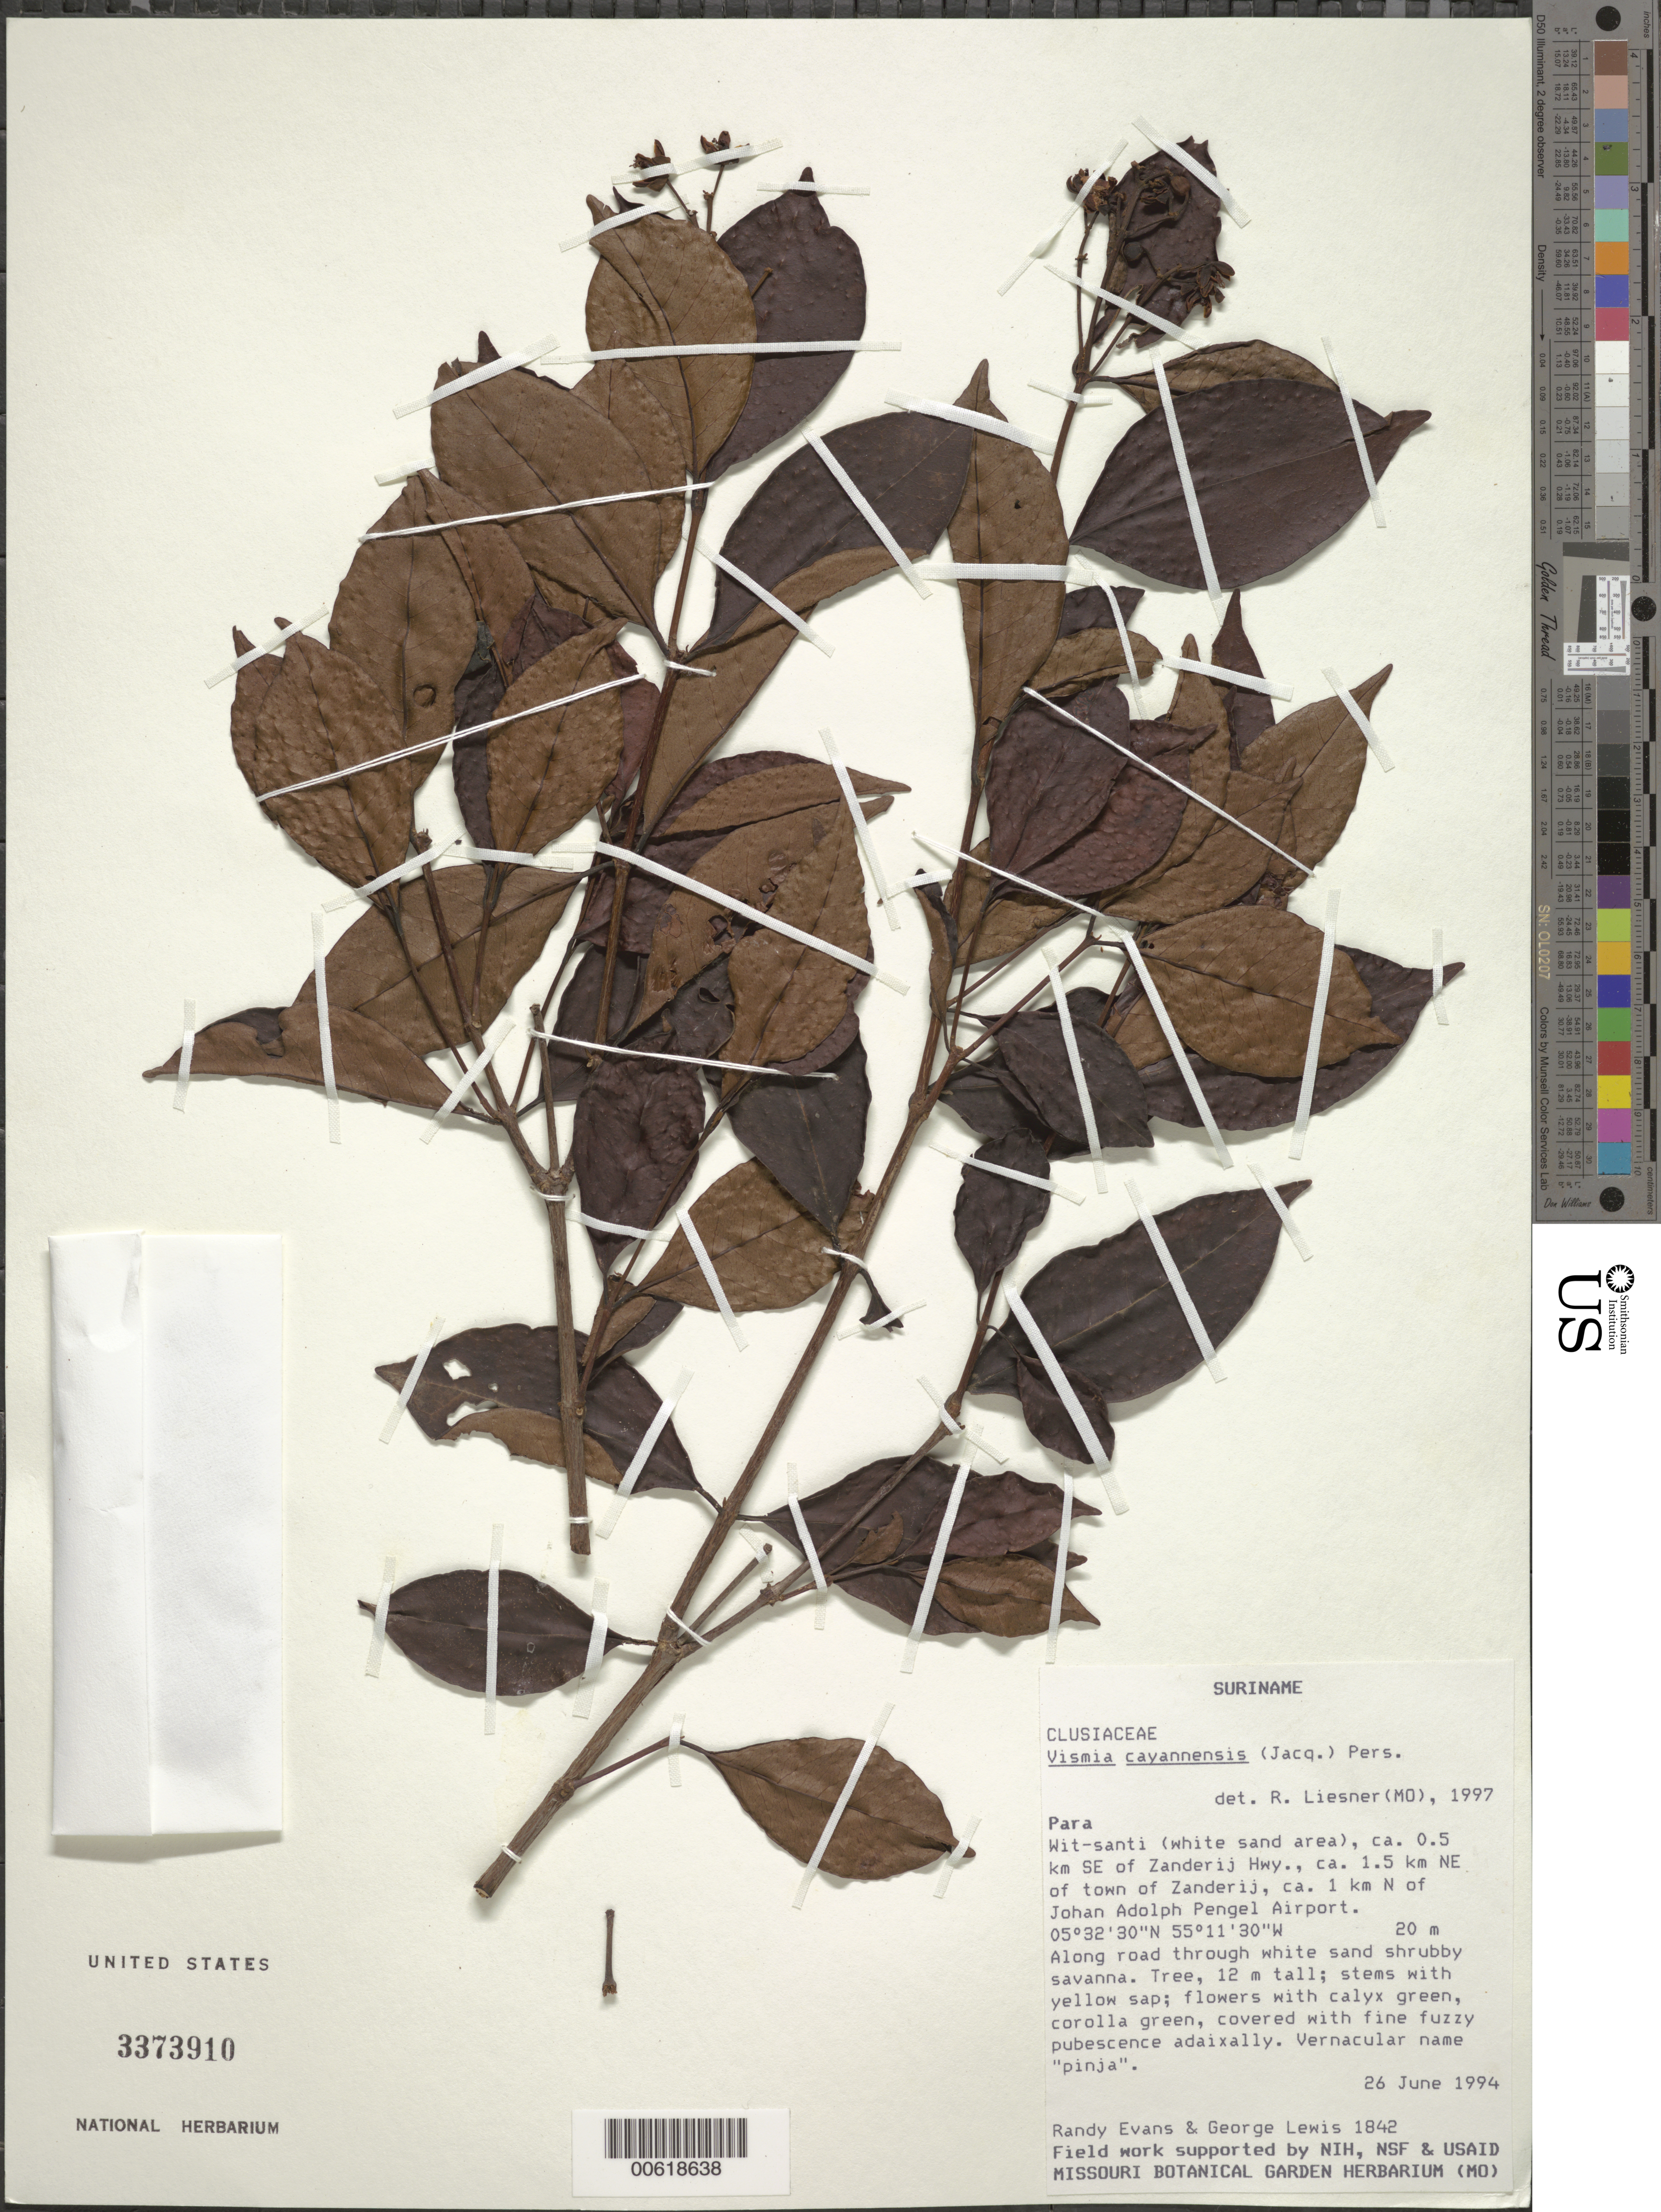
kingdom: Plantae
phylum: Tracheophyta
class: Magnoliopsida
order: Malpighiales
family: Hypericaceae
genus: Vismia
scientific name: Vismia cayennensis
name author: (Jacq.) Pers.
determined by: Liesner, R. L.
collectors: R. Evans & G. Lewis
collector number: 1842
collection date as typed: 26-Jun-94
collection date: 1994-06-26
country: Suriname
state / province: Para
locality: Johan Adolph Pengel Airport; ca 1km N of; ca. 0.5 km SE of Zanderij Hwy., 1.5 km NE of town of Zanderij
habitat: Wit-santi (white sand area). Along road through white sand shrubby savanna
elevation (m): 20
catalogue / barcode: US 3373910